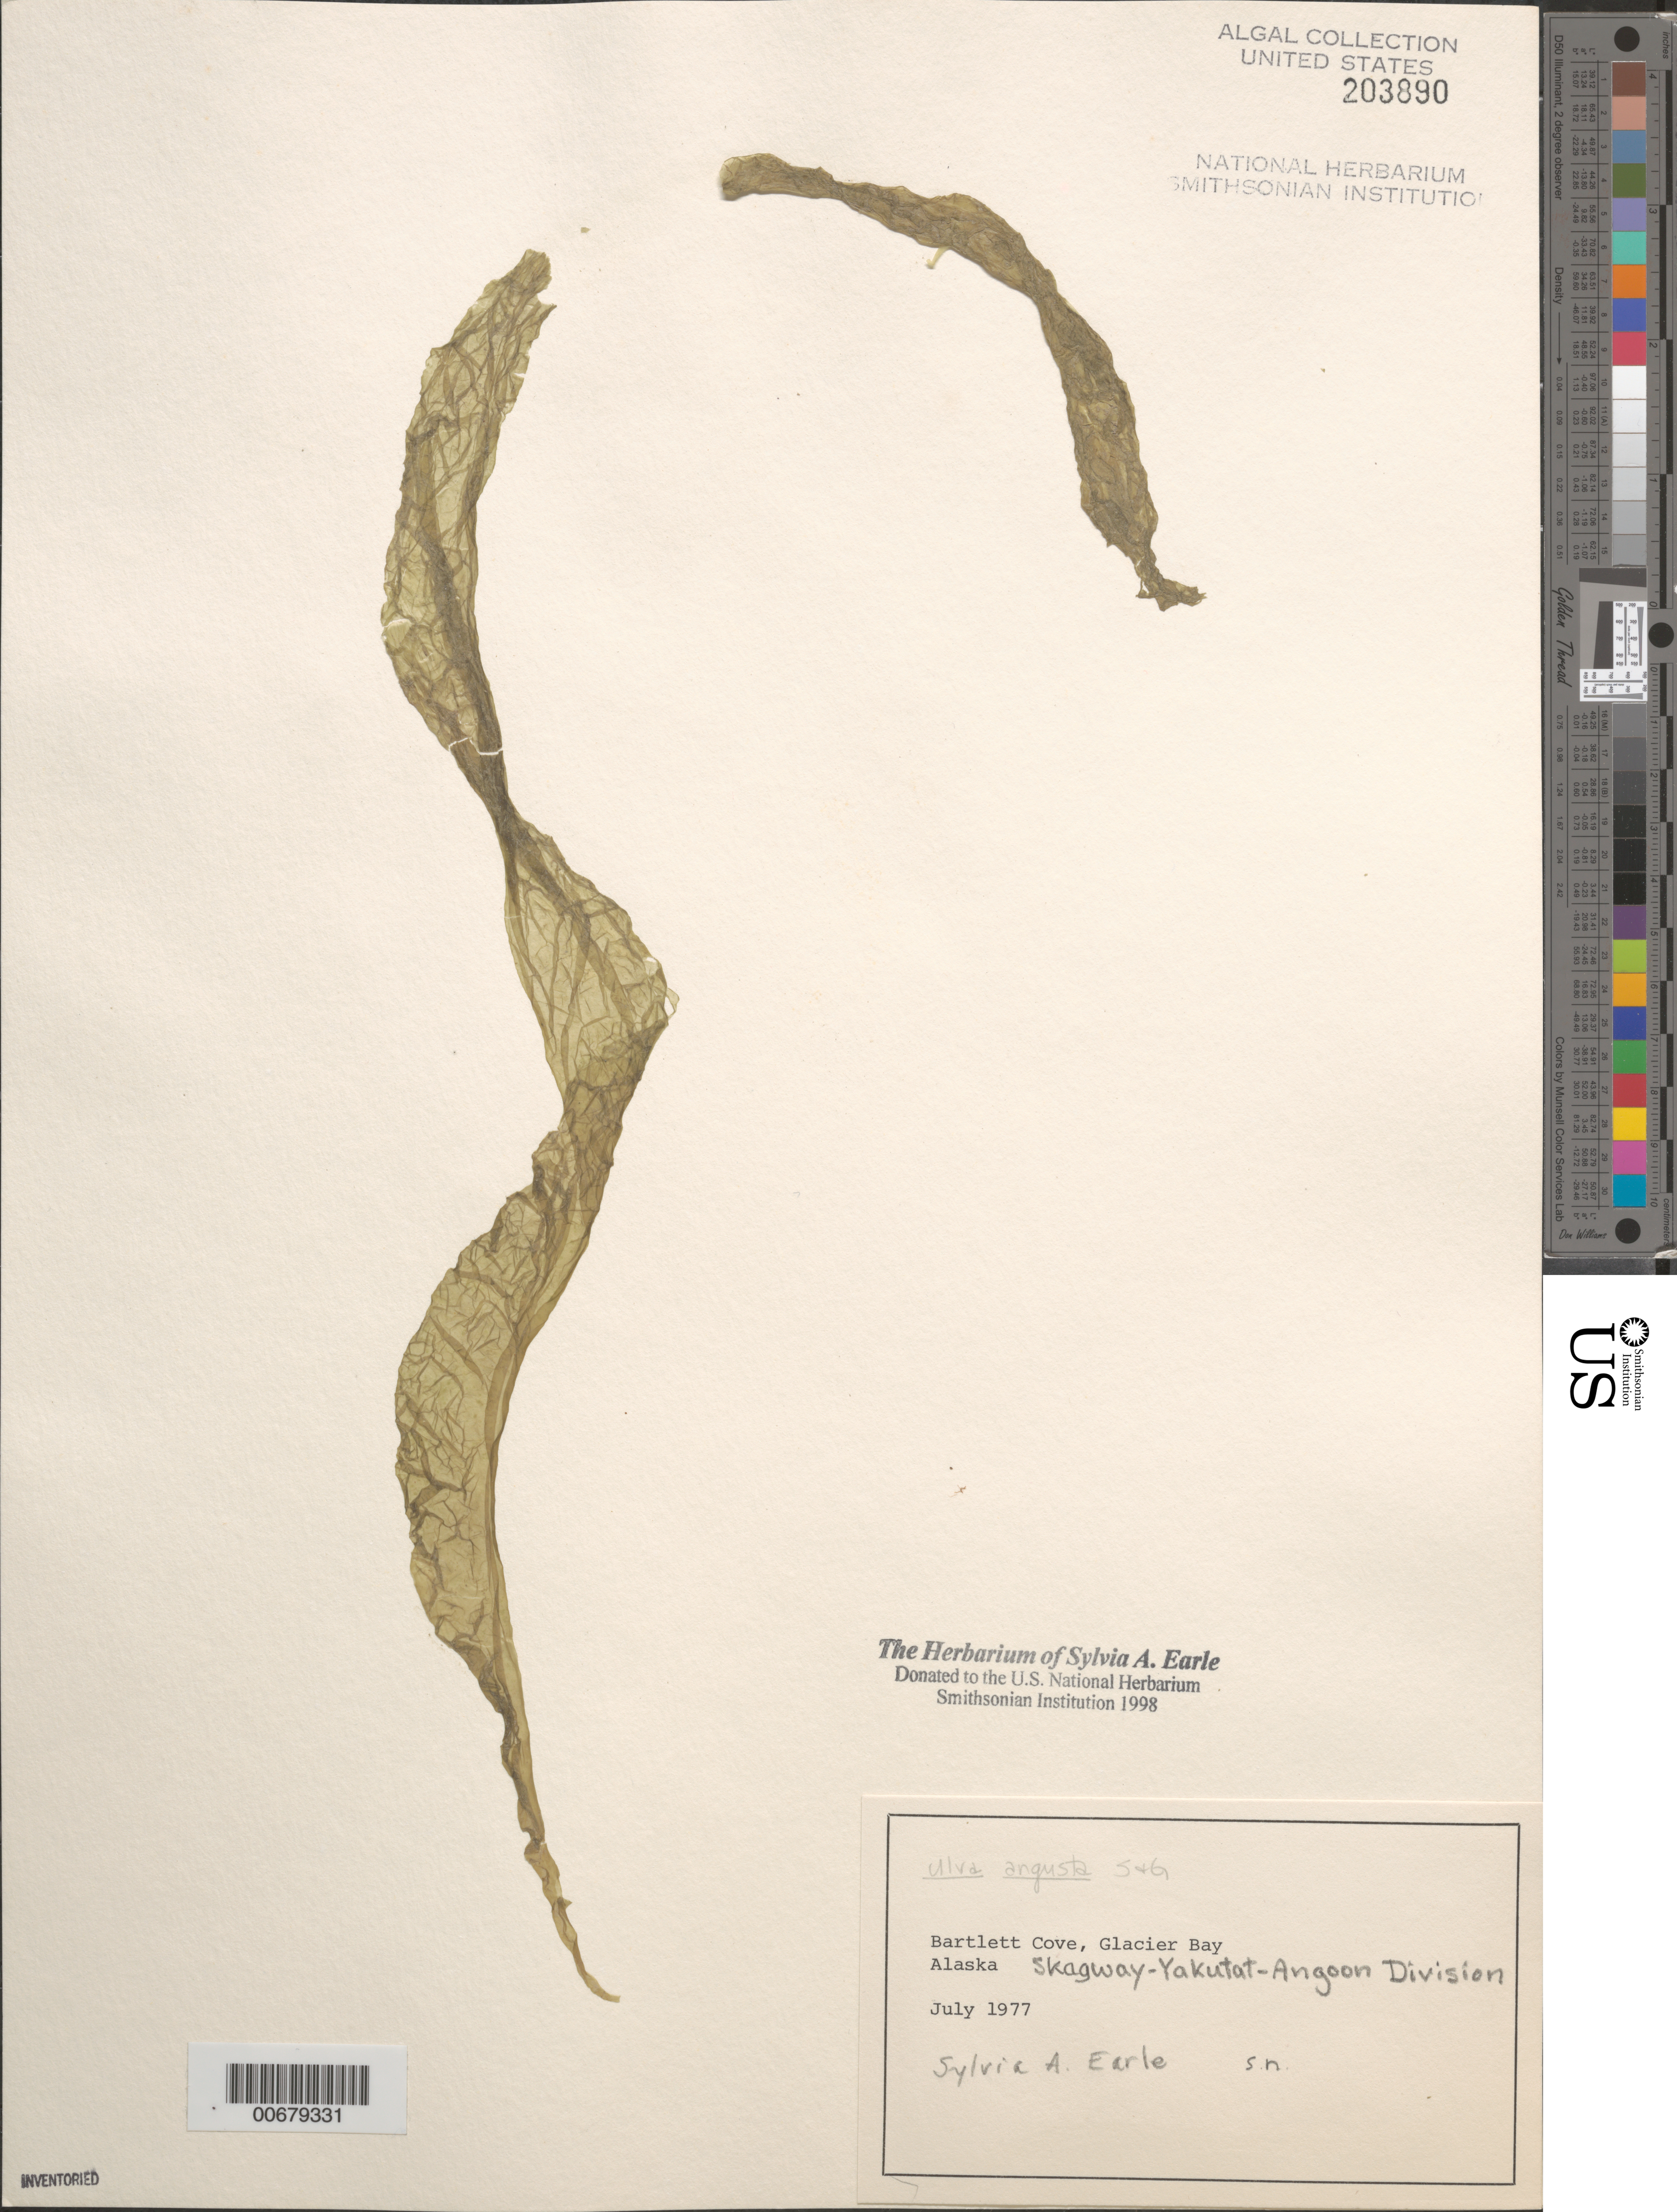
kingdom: Plantae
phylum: Chlorophyta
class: Ulvophyceae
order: Ulvales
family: Ulvaceae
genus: Ulva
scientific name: Ulva californica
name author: N.Wille in Collins et al.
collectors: S. A. Earle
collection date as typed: Jul 1977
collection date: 1977-07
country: United States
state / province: Alaska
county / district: Skagway-Yakutat-Angoon Division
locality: Bartlett Cove, Glacier Bay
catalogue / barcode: US 203890